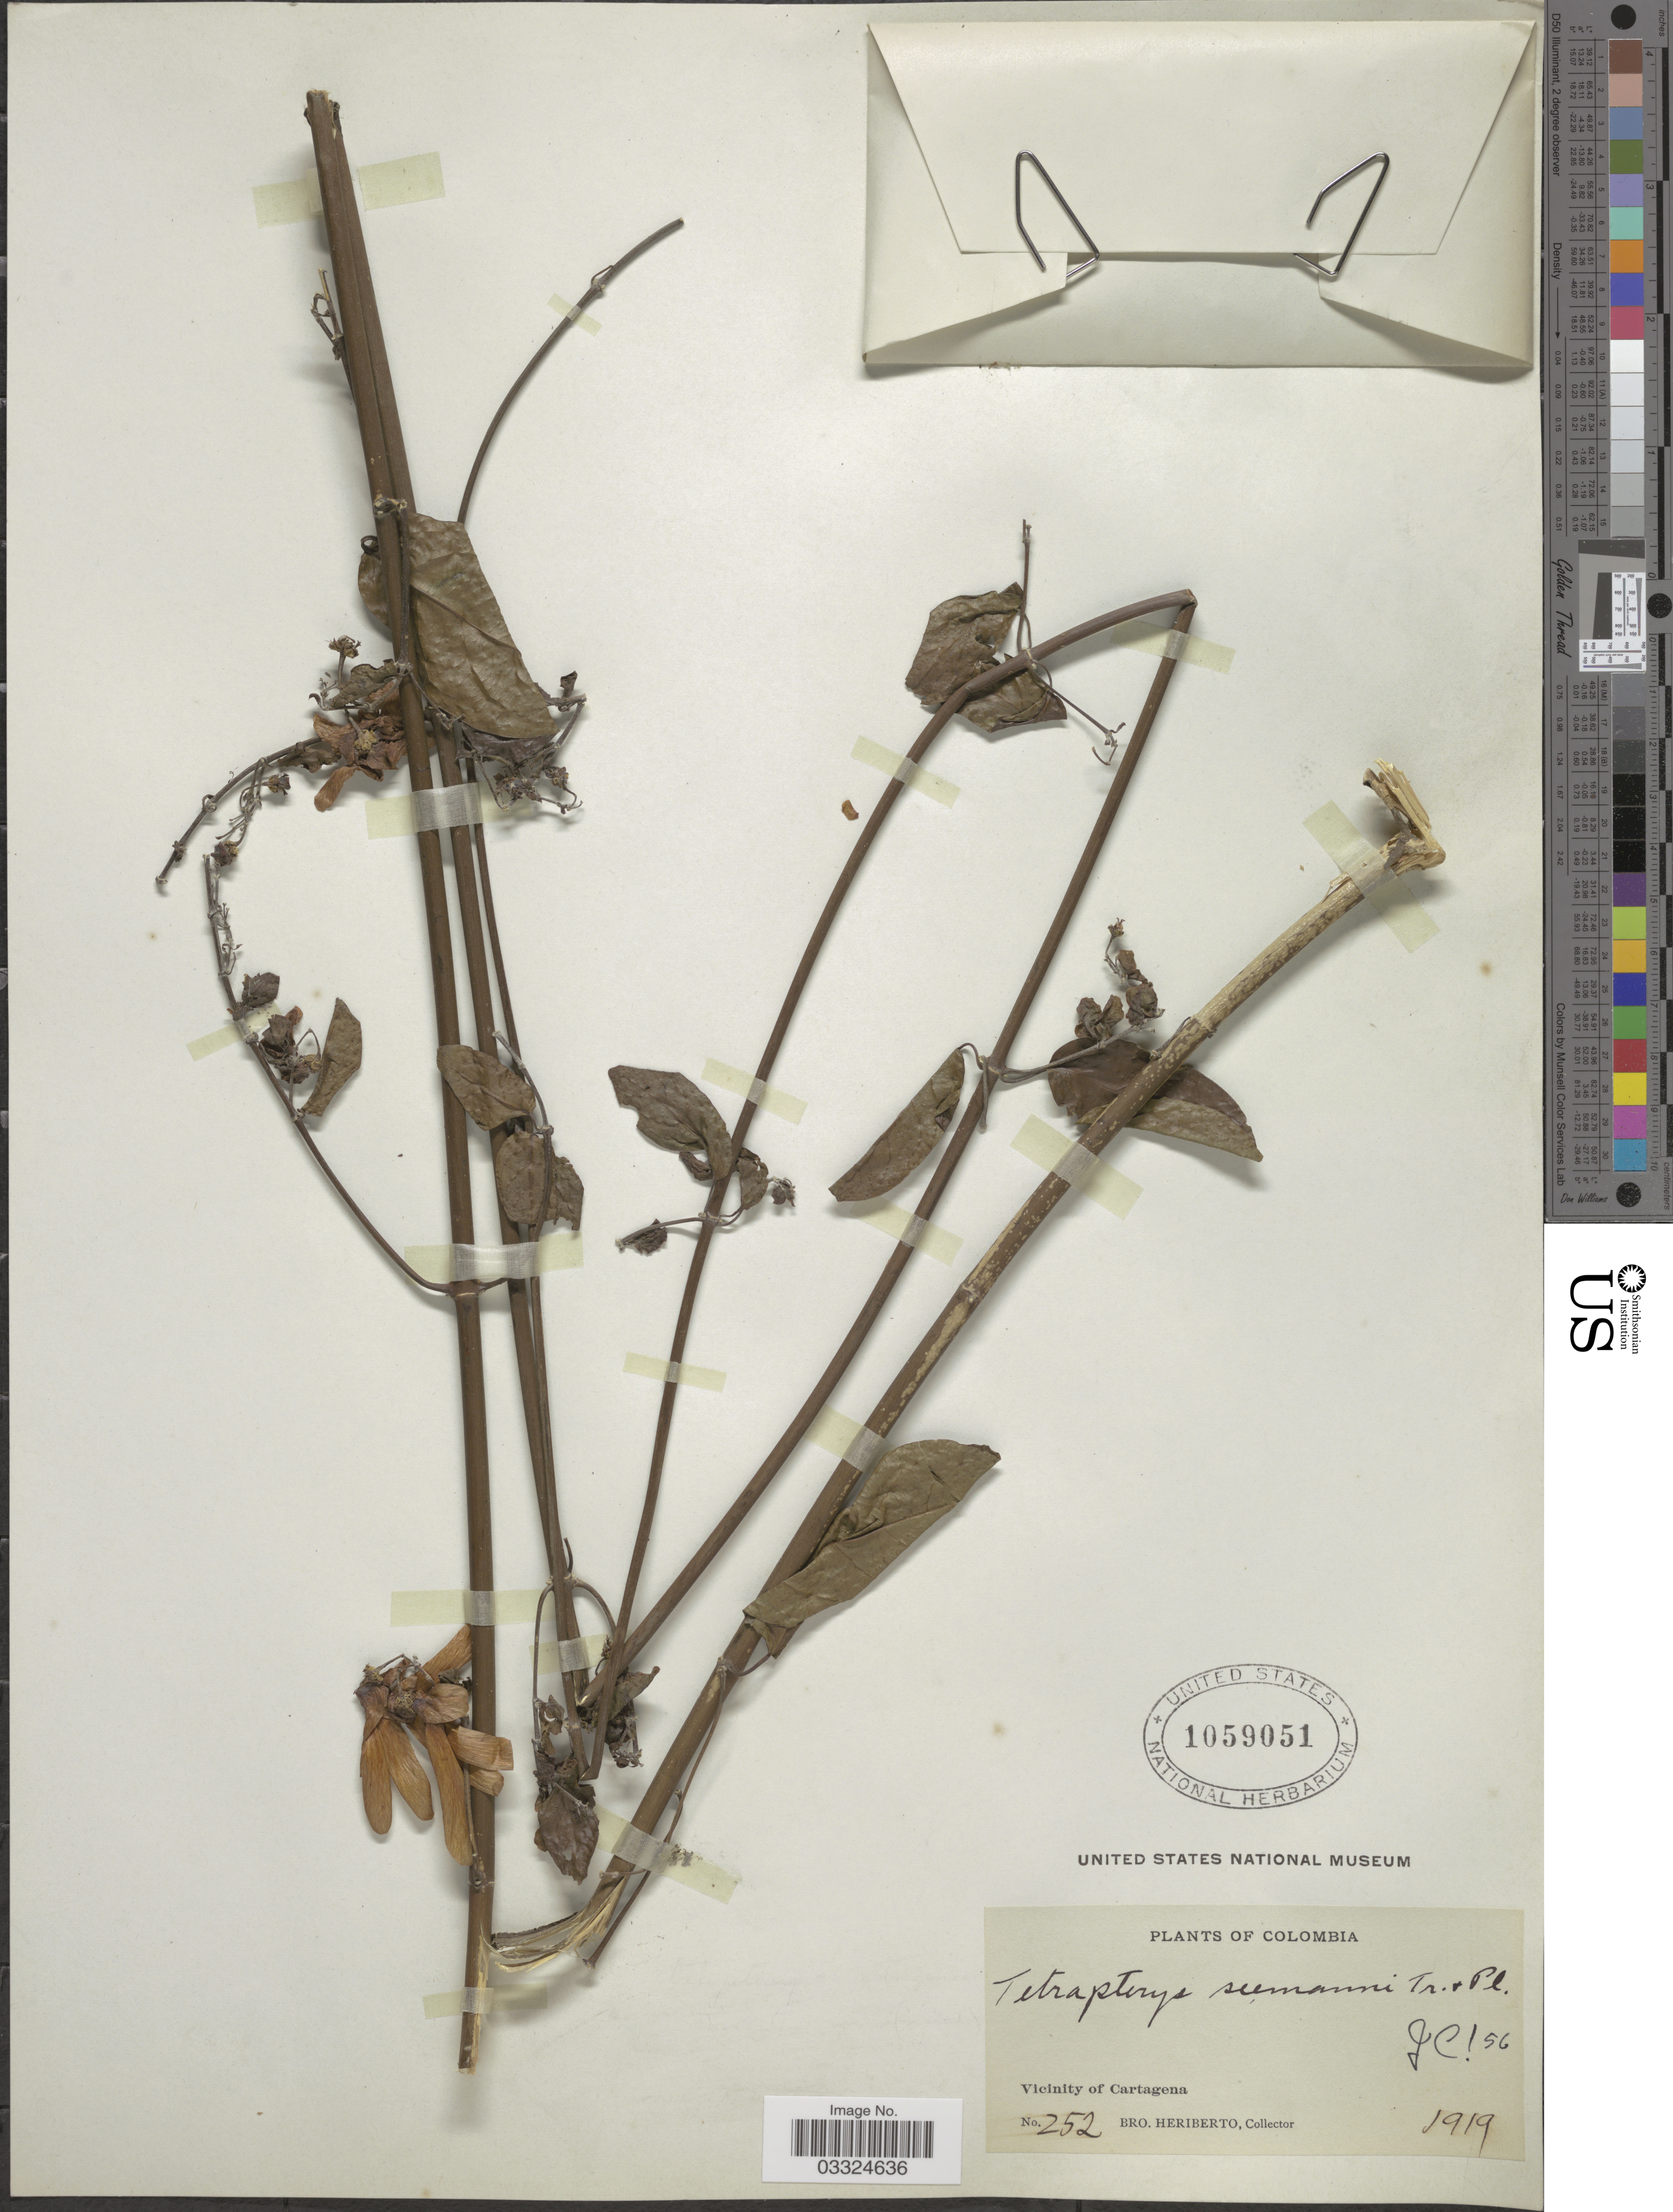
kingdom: Plantae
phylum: Tracheophyta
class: Magnoliopsida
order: Malpighiales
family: Malpighiaceae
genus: Tetrapterys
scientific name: Tetrapterys seemannii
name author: Triana & Planch.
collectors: B. Heriberto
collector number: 252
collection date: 1919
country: Colombia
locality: Vicinity of Cartagena.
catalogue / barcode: US 1059051